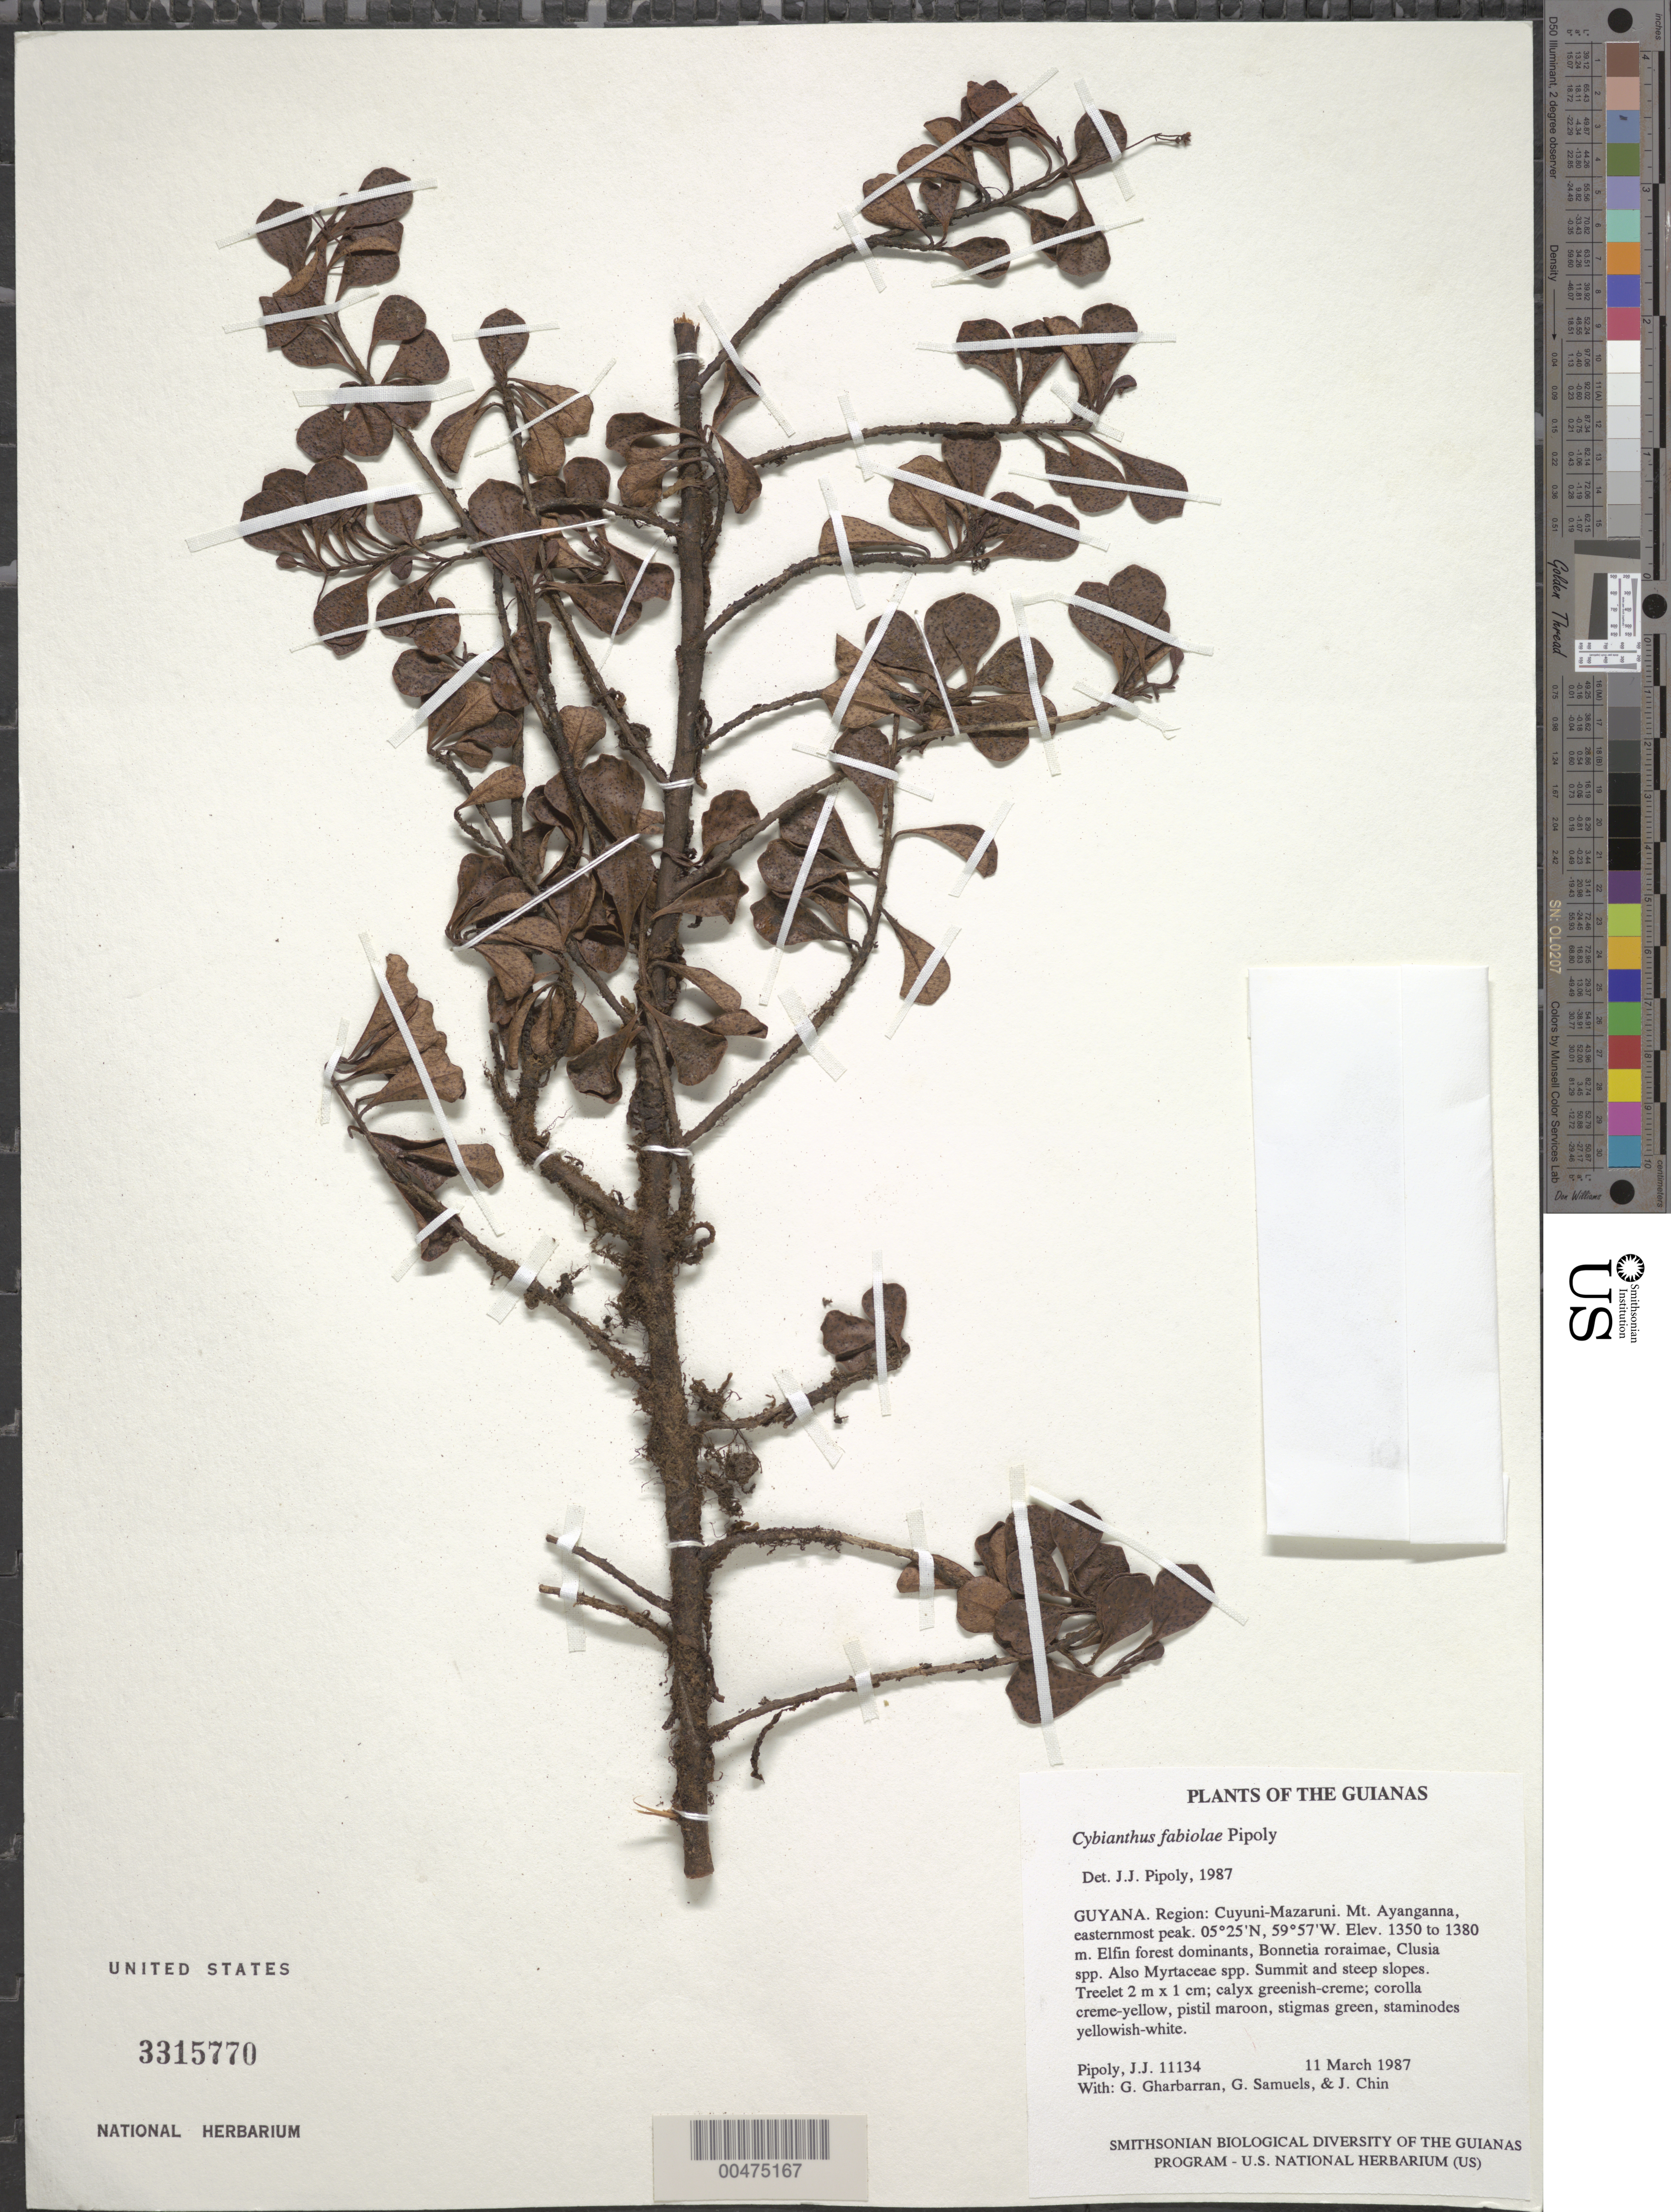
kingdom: Plantae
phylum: Tracheophyta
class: Magnoliopsida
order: Ericales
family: Primulaceae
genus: Cybianthus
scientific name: Cybianthus fabiolae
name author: Pipoly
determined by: Pipoly, J. J., III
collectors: J. J. Pipoly, G. Gharbarran, G. Samuels & J. Chin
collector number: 11134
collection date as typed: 11 March 1987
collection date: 1987-03-11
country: Guyana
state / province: Cuyuni-Mazaruni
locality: Mt. Ayanganna, easternmost peak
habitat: Summit and steep slopes. Elfin forest dominated by Bonnetia roraimae, Clusia spp., various Myrtaceae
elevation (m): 1350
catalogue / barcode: US 3315770